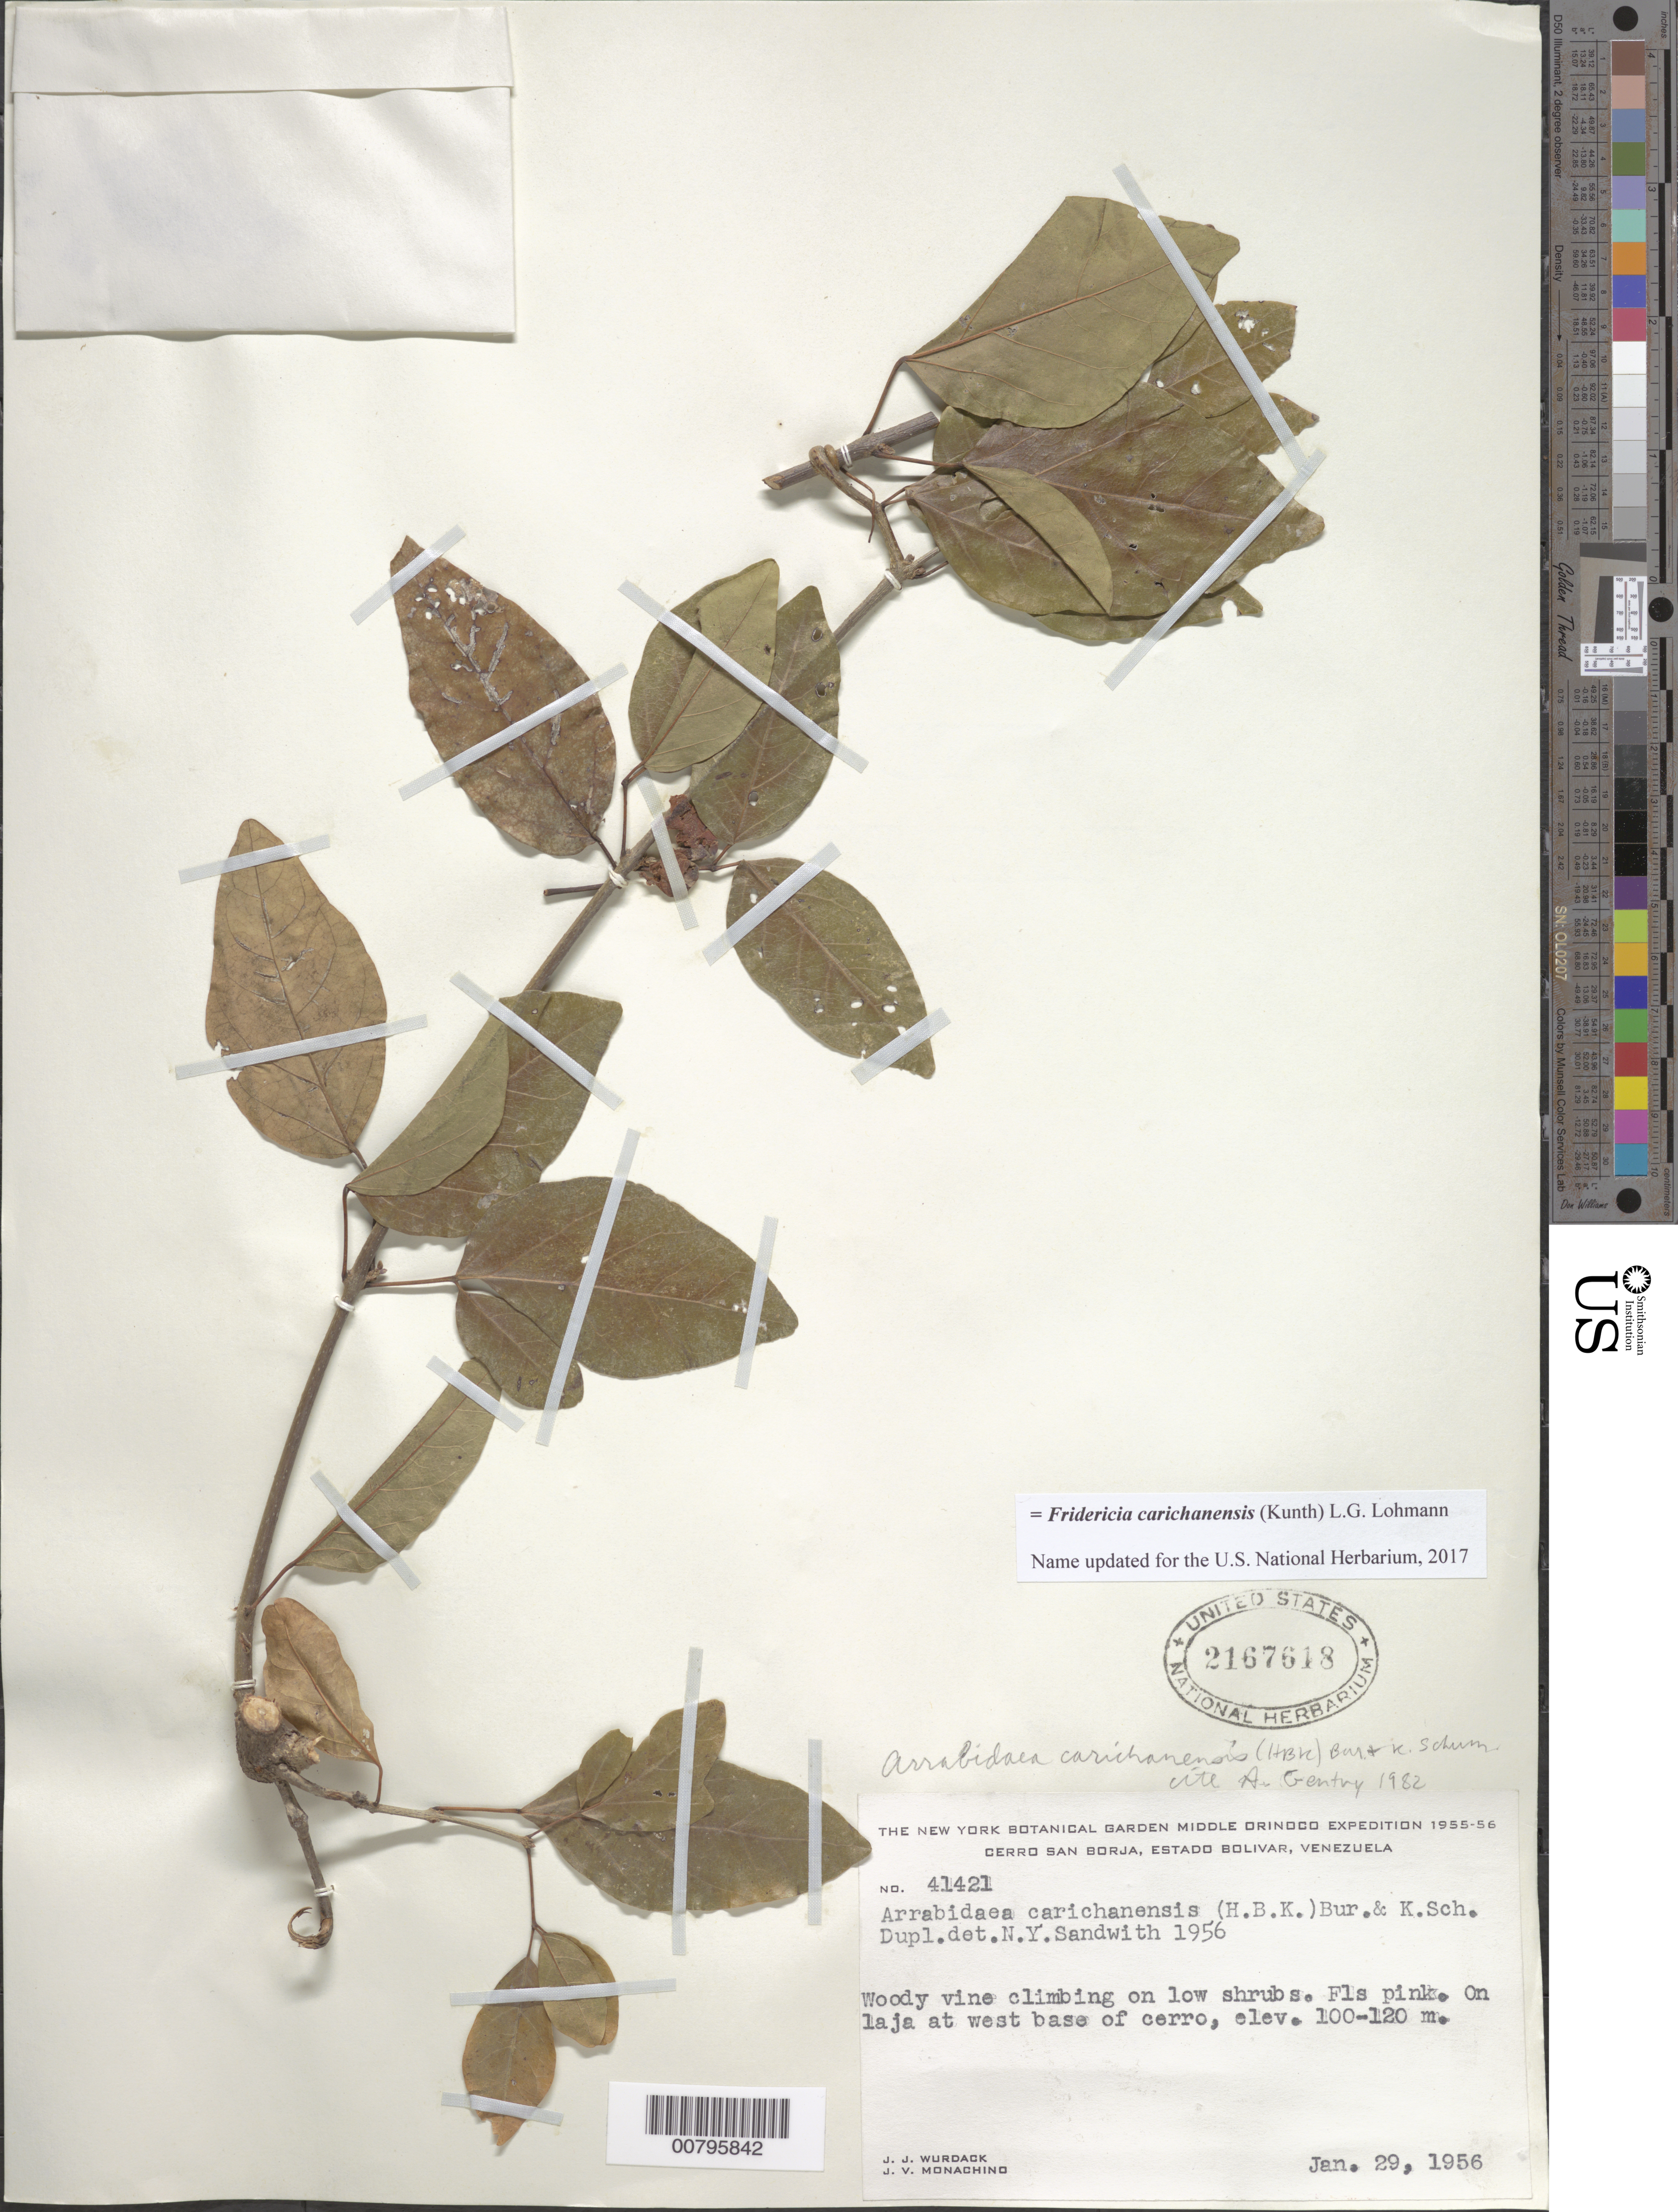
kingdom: Plantae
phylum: Tracheophyta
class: Magnoliopsida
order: Lamiales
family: Bignoniaceae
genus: Fridericia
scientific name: Fridericia carichanensis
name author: (Kunth) L.G. Lohmann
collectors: J. J. Wurdack & J. V. Monachino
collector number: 41421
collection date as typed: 29-Jan-56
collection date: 1956-01-29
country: Venezuela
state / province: Bolívar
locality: Cerro San Borja, Río Orinoco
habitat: Laja at west base of cerro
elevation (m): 100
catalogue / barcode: US 2167618